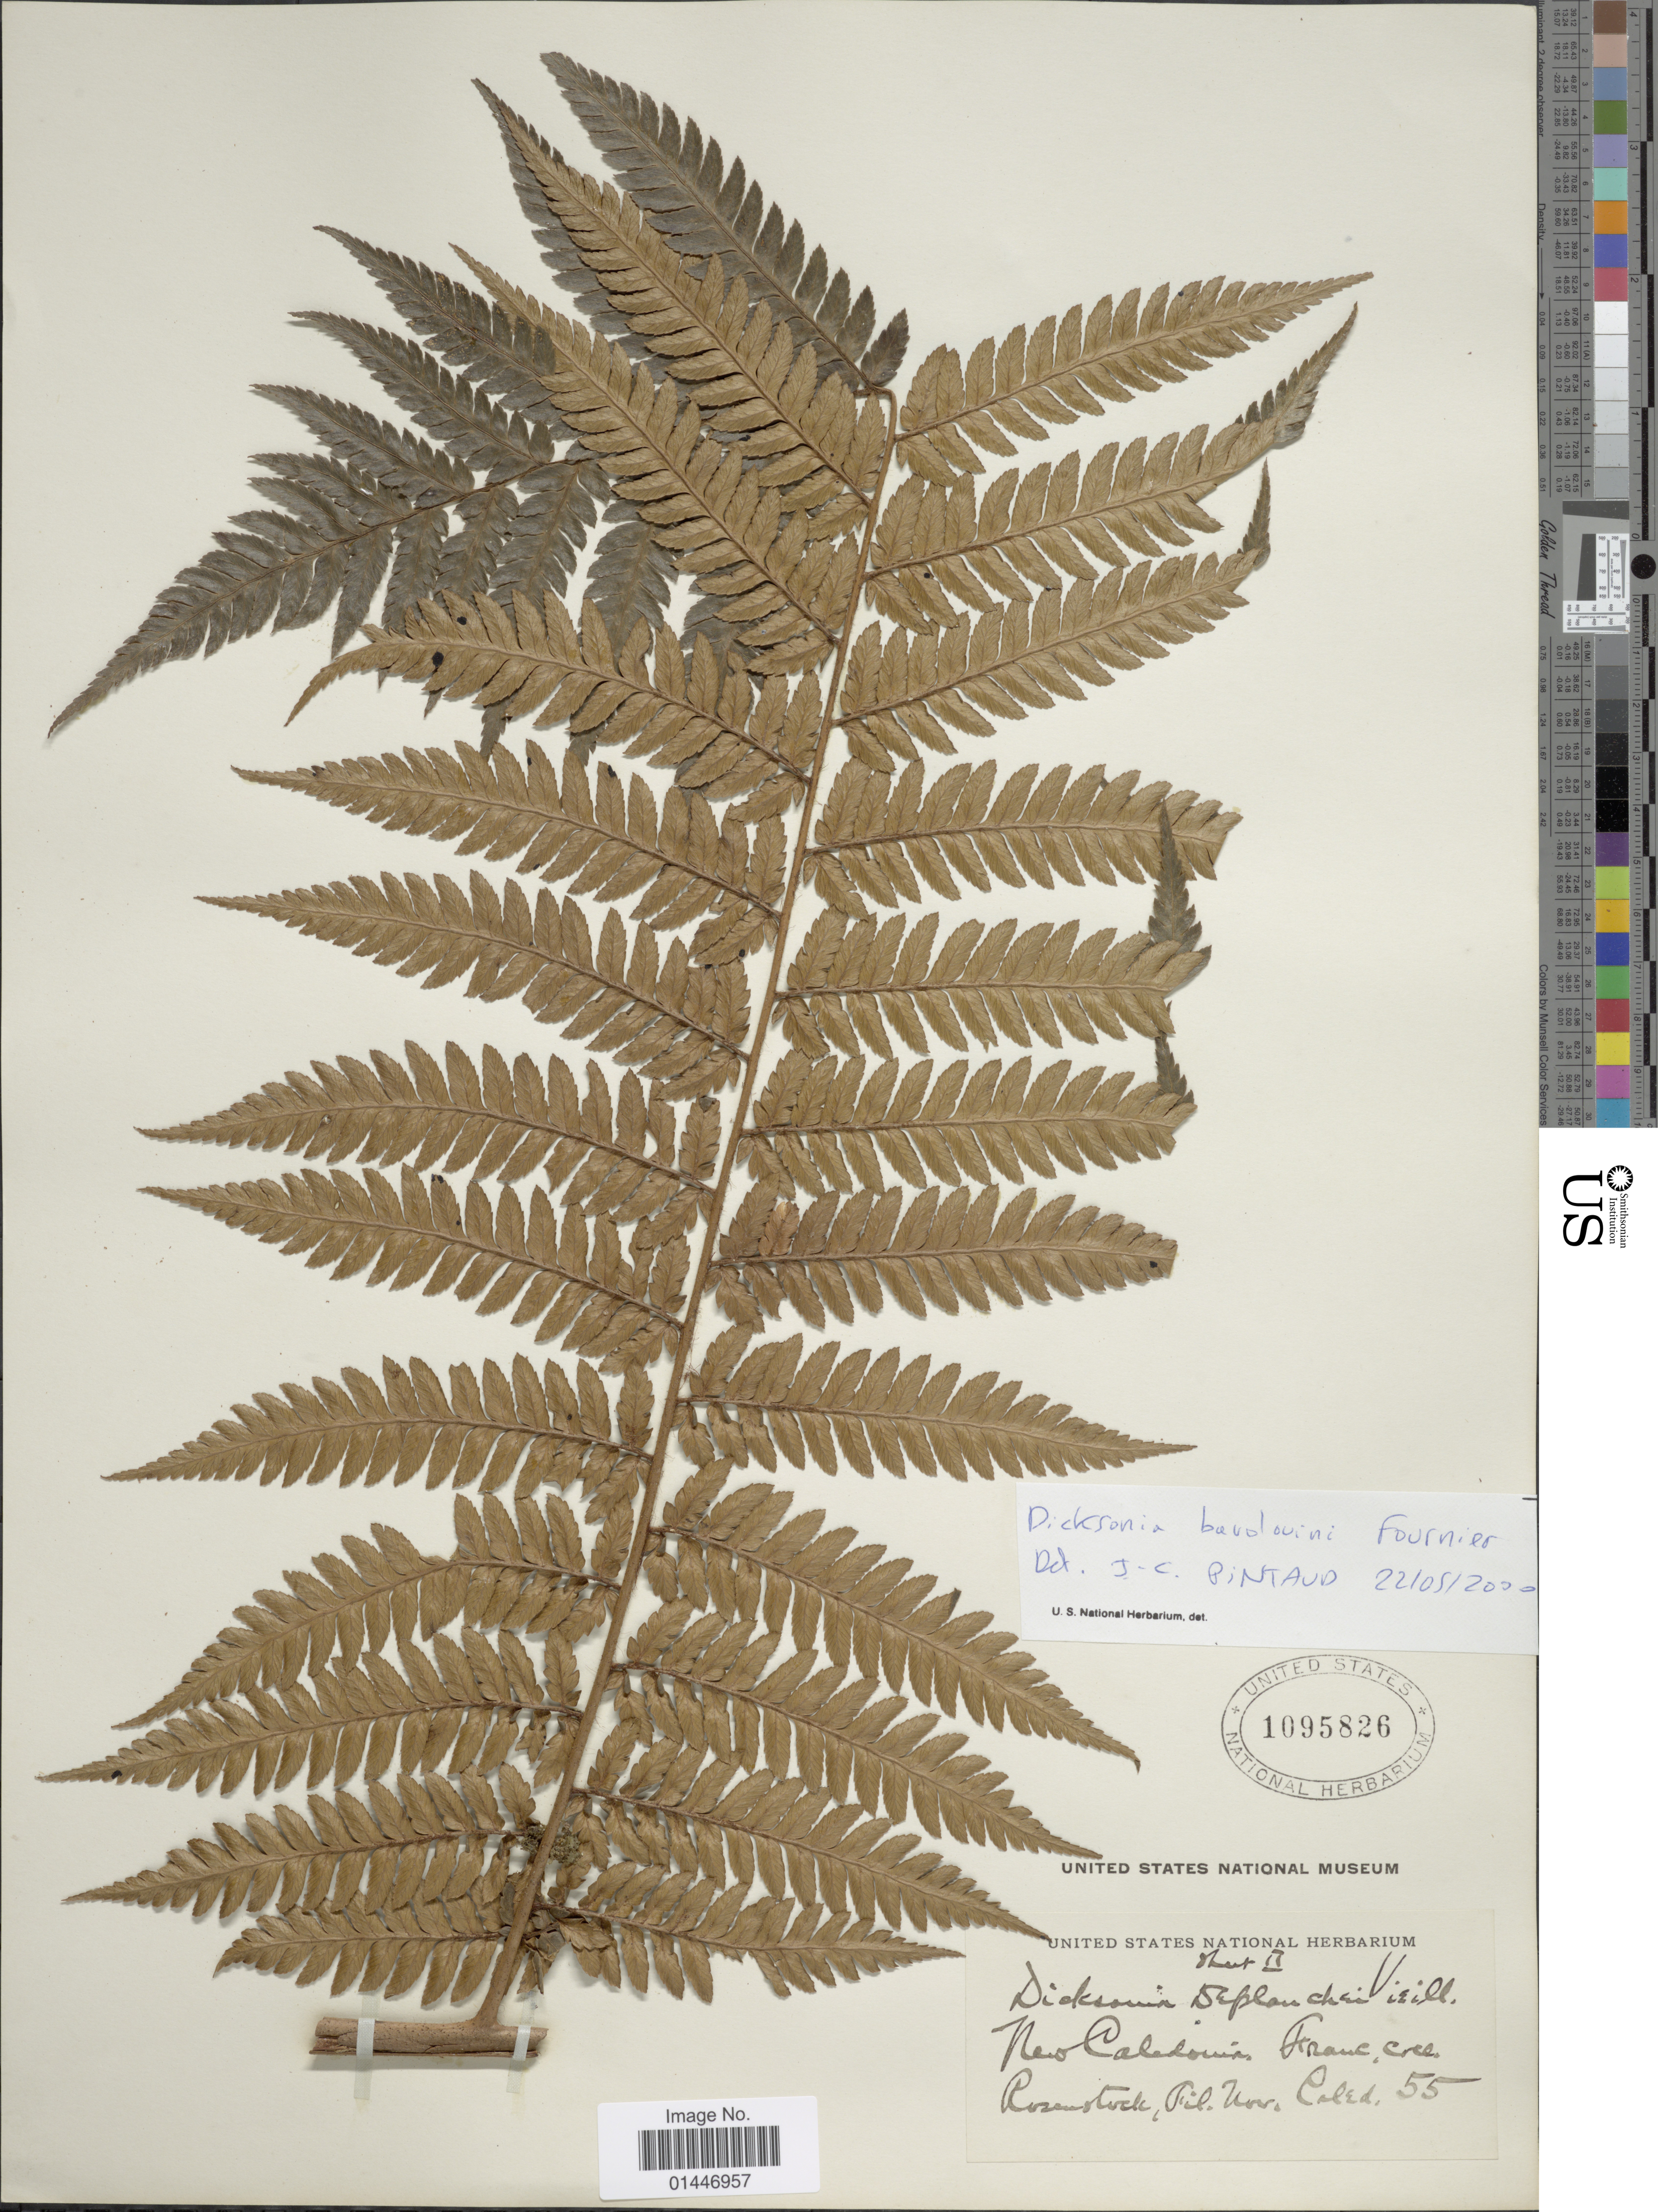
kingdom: Plantae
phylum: Tracheophyta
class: Polypodiopsida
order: Cyatheales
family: Dicksoniaceae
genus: Dicksonia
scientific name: Dicksonia baudouinii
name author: E. Fourn.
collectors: I. Franc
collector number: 55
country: New Caledonia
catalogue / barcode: US 1095826